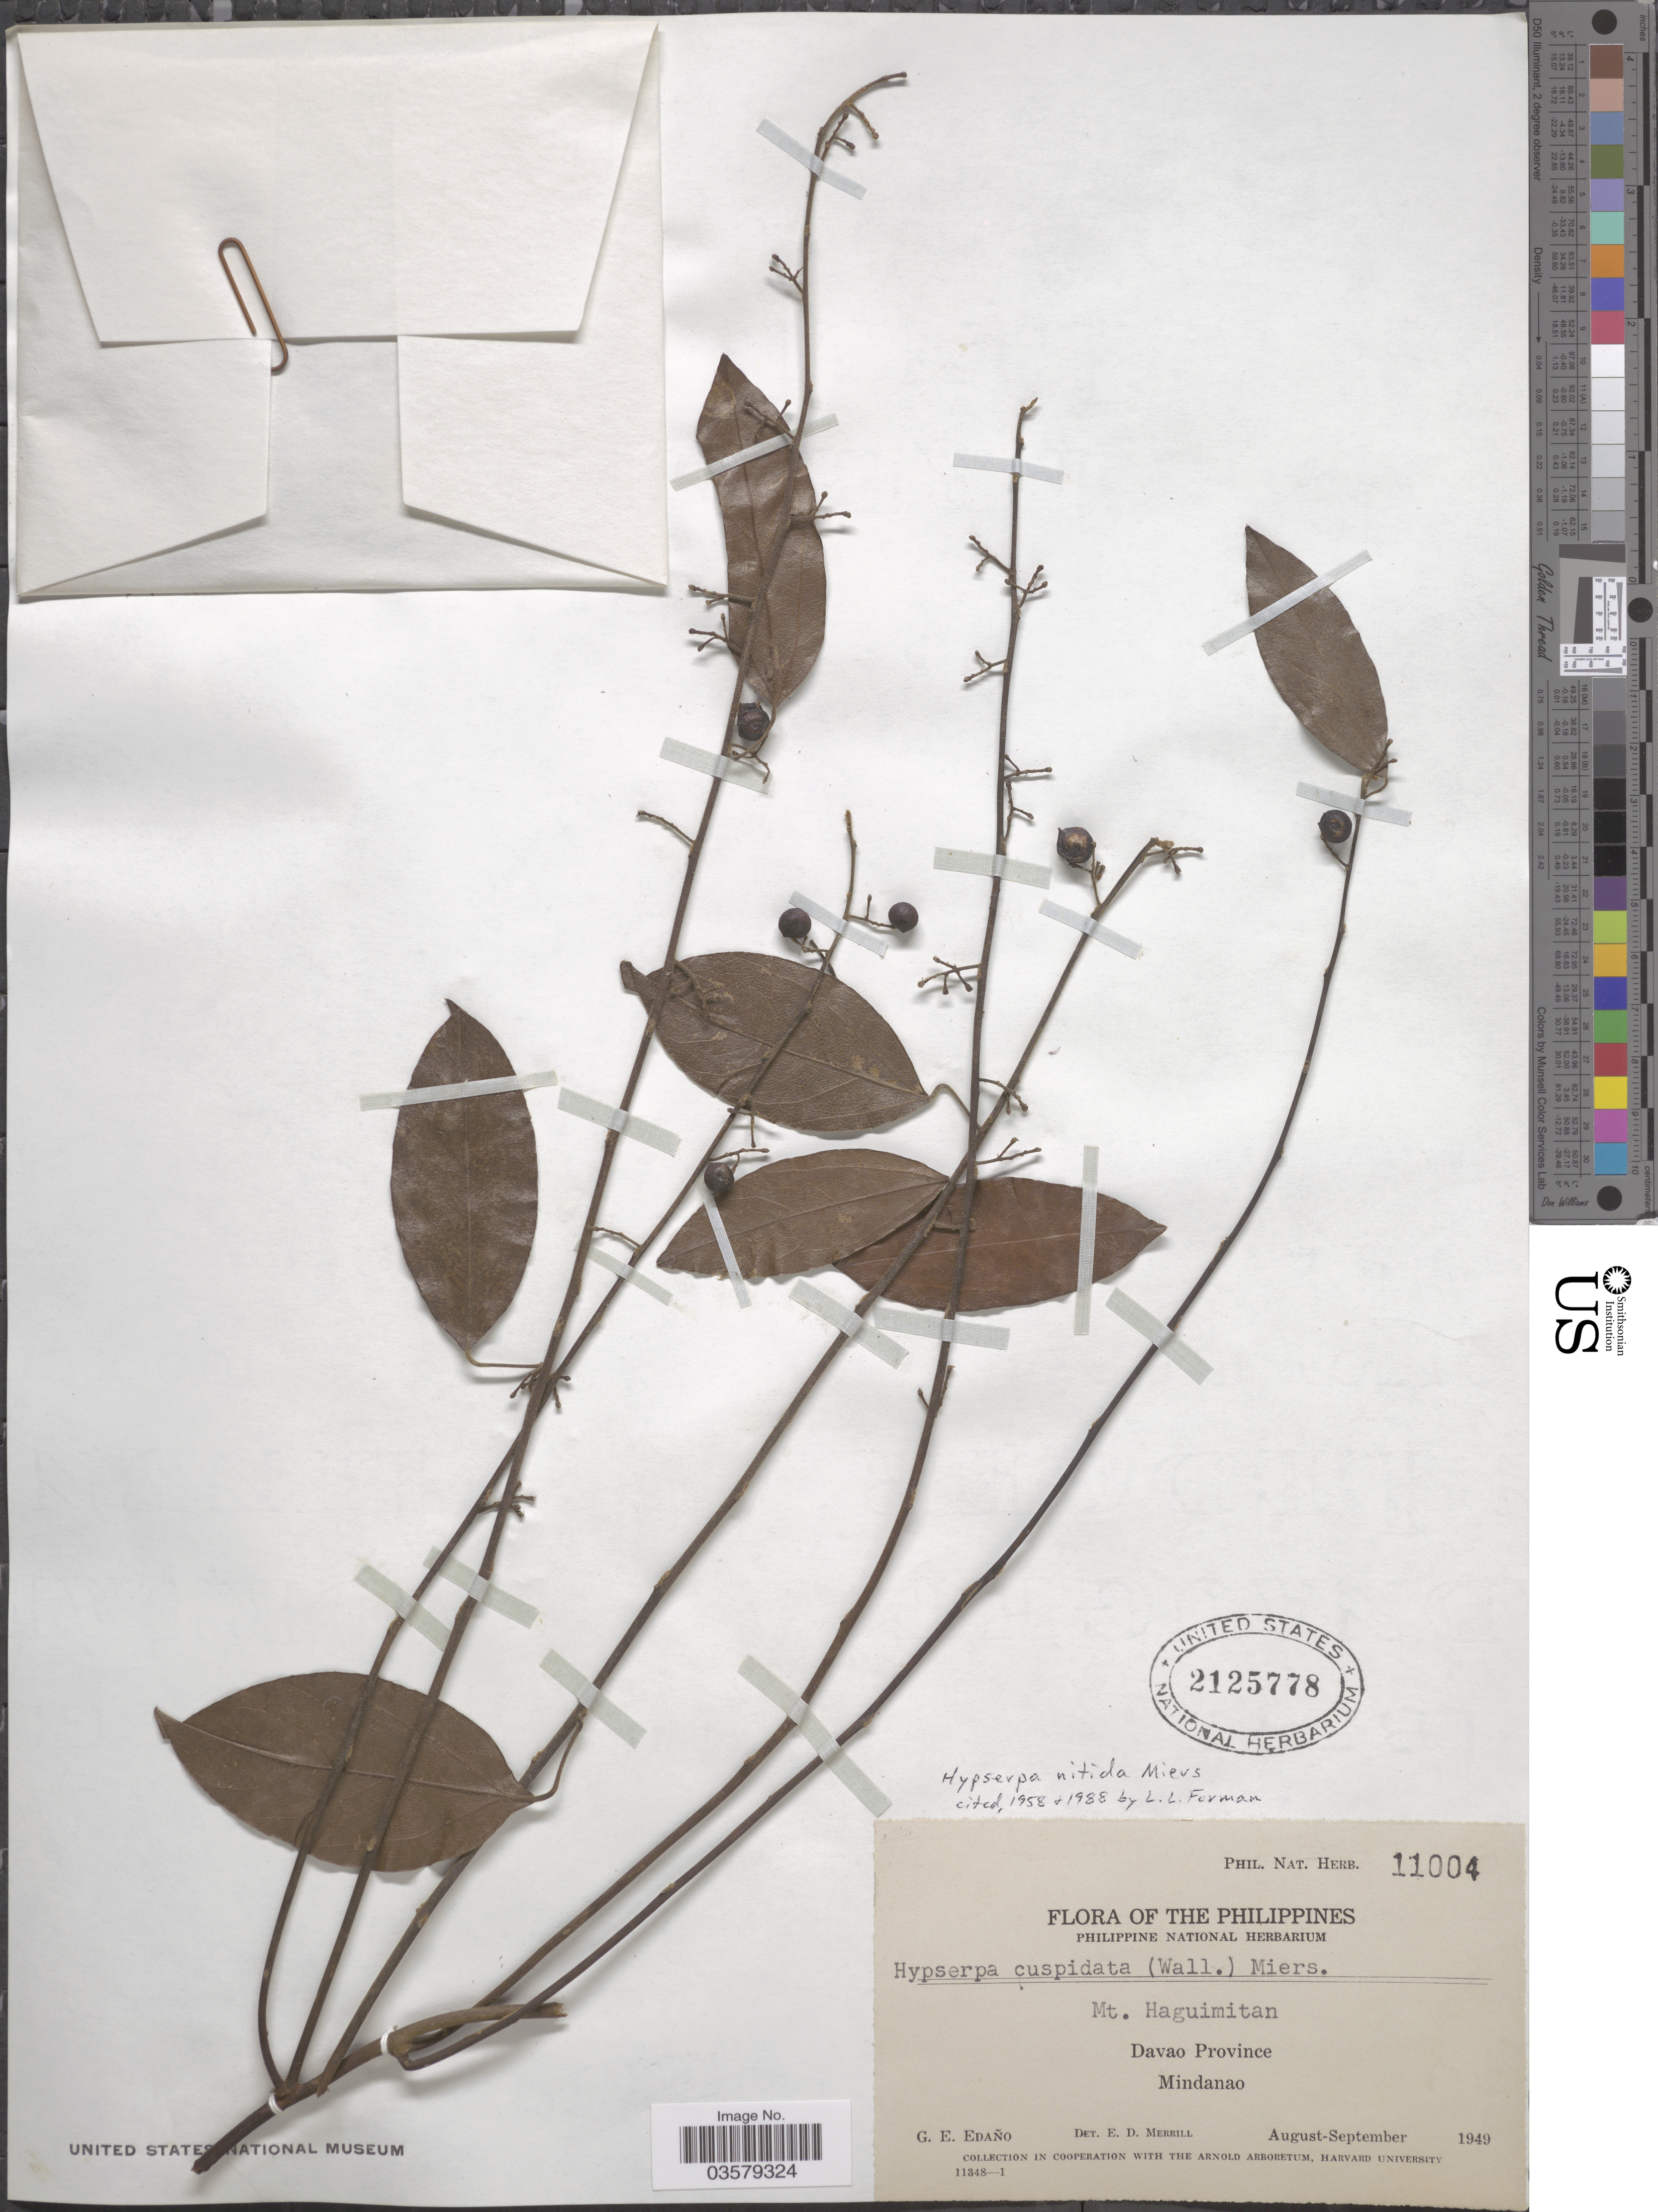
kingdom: Plantae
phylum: Tracheophyta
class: Magnoliopsida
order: Ranunculales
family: Menispermaceae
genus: Hypserpa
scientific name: Hypserpa nitida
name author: Miers ex Benth.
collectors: G. E. Edaño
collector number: Phil. Nat. Herb. 11004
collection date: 1949-08/1949-09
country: Philippines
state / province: Davao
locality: Davao Province, Mindanao.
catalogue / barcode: US 2125778